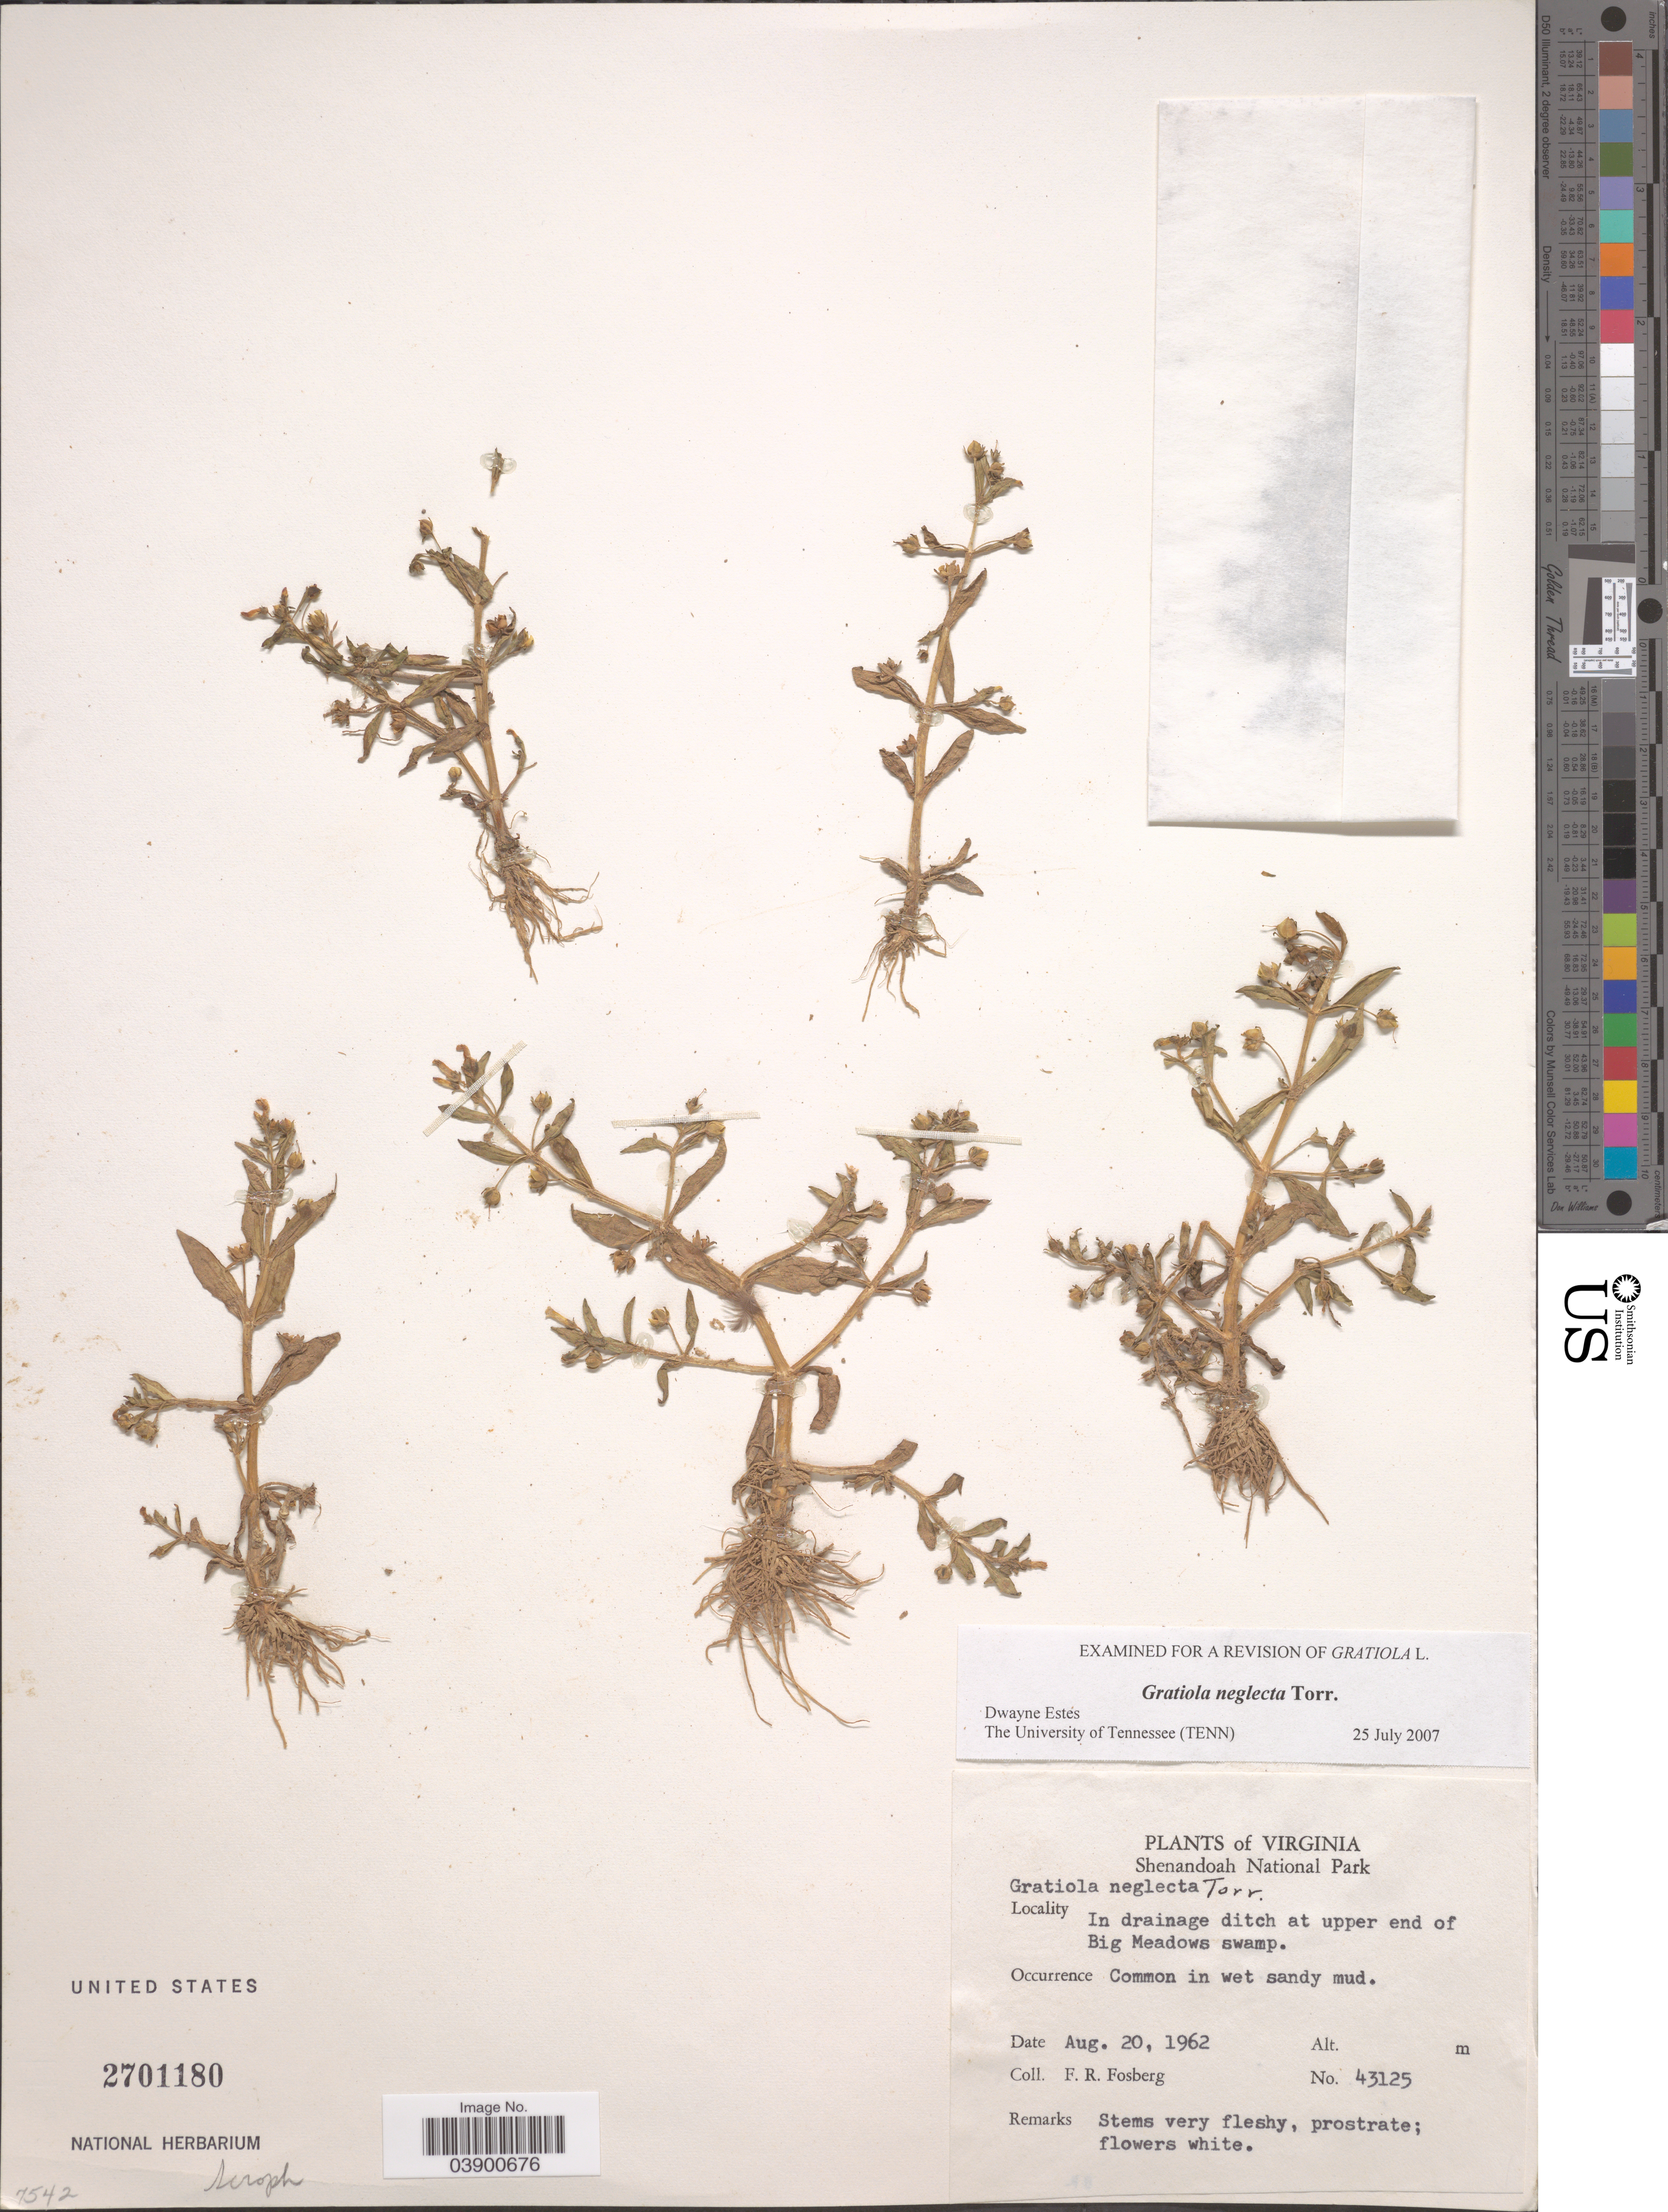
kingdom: Plantae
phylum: Tracheophyta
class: Magnoliopsida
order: Lamiales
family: Plantaginaceae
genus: Gratiola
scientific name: Gratiola neglecta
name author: Torr.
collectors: F. R. Fosberg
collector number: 43125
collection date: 1962-08-20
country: United States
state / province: Virginia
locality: Shenandoah National Park. In drainage ditch at upper end of Big Meadows swamp.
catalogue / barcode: US 2701180